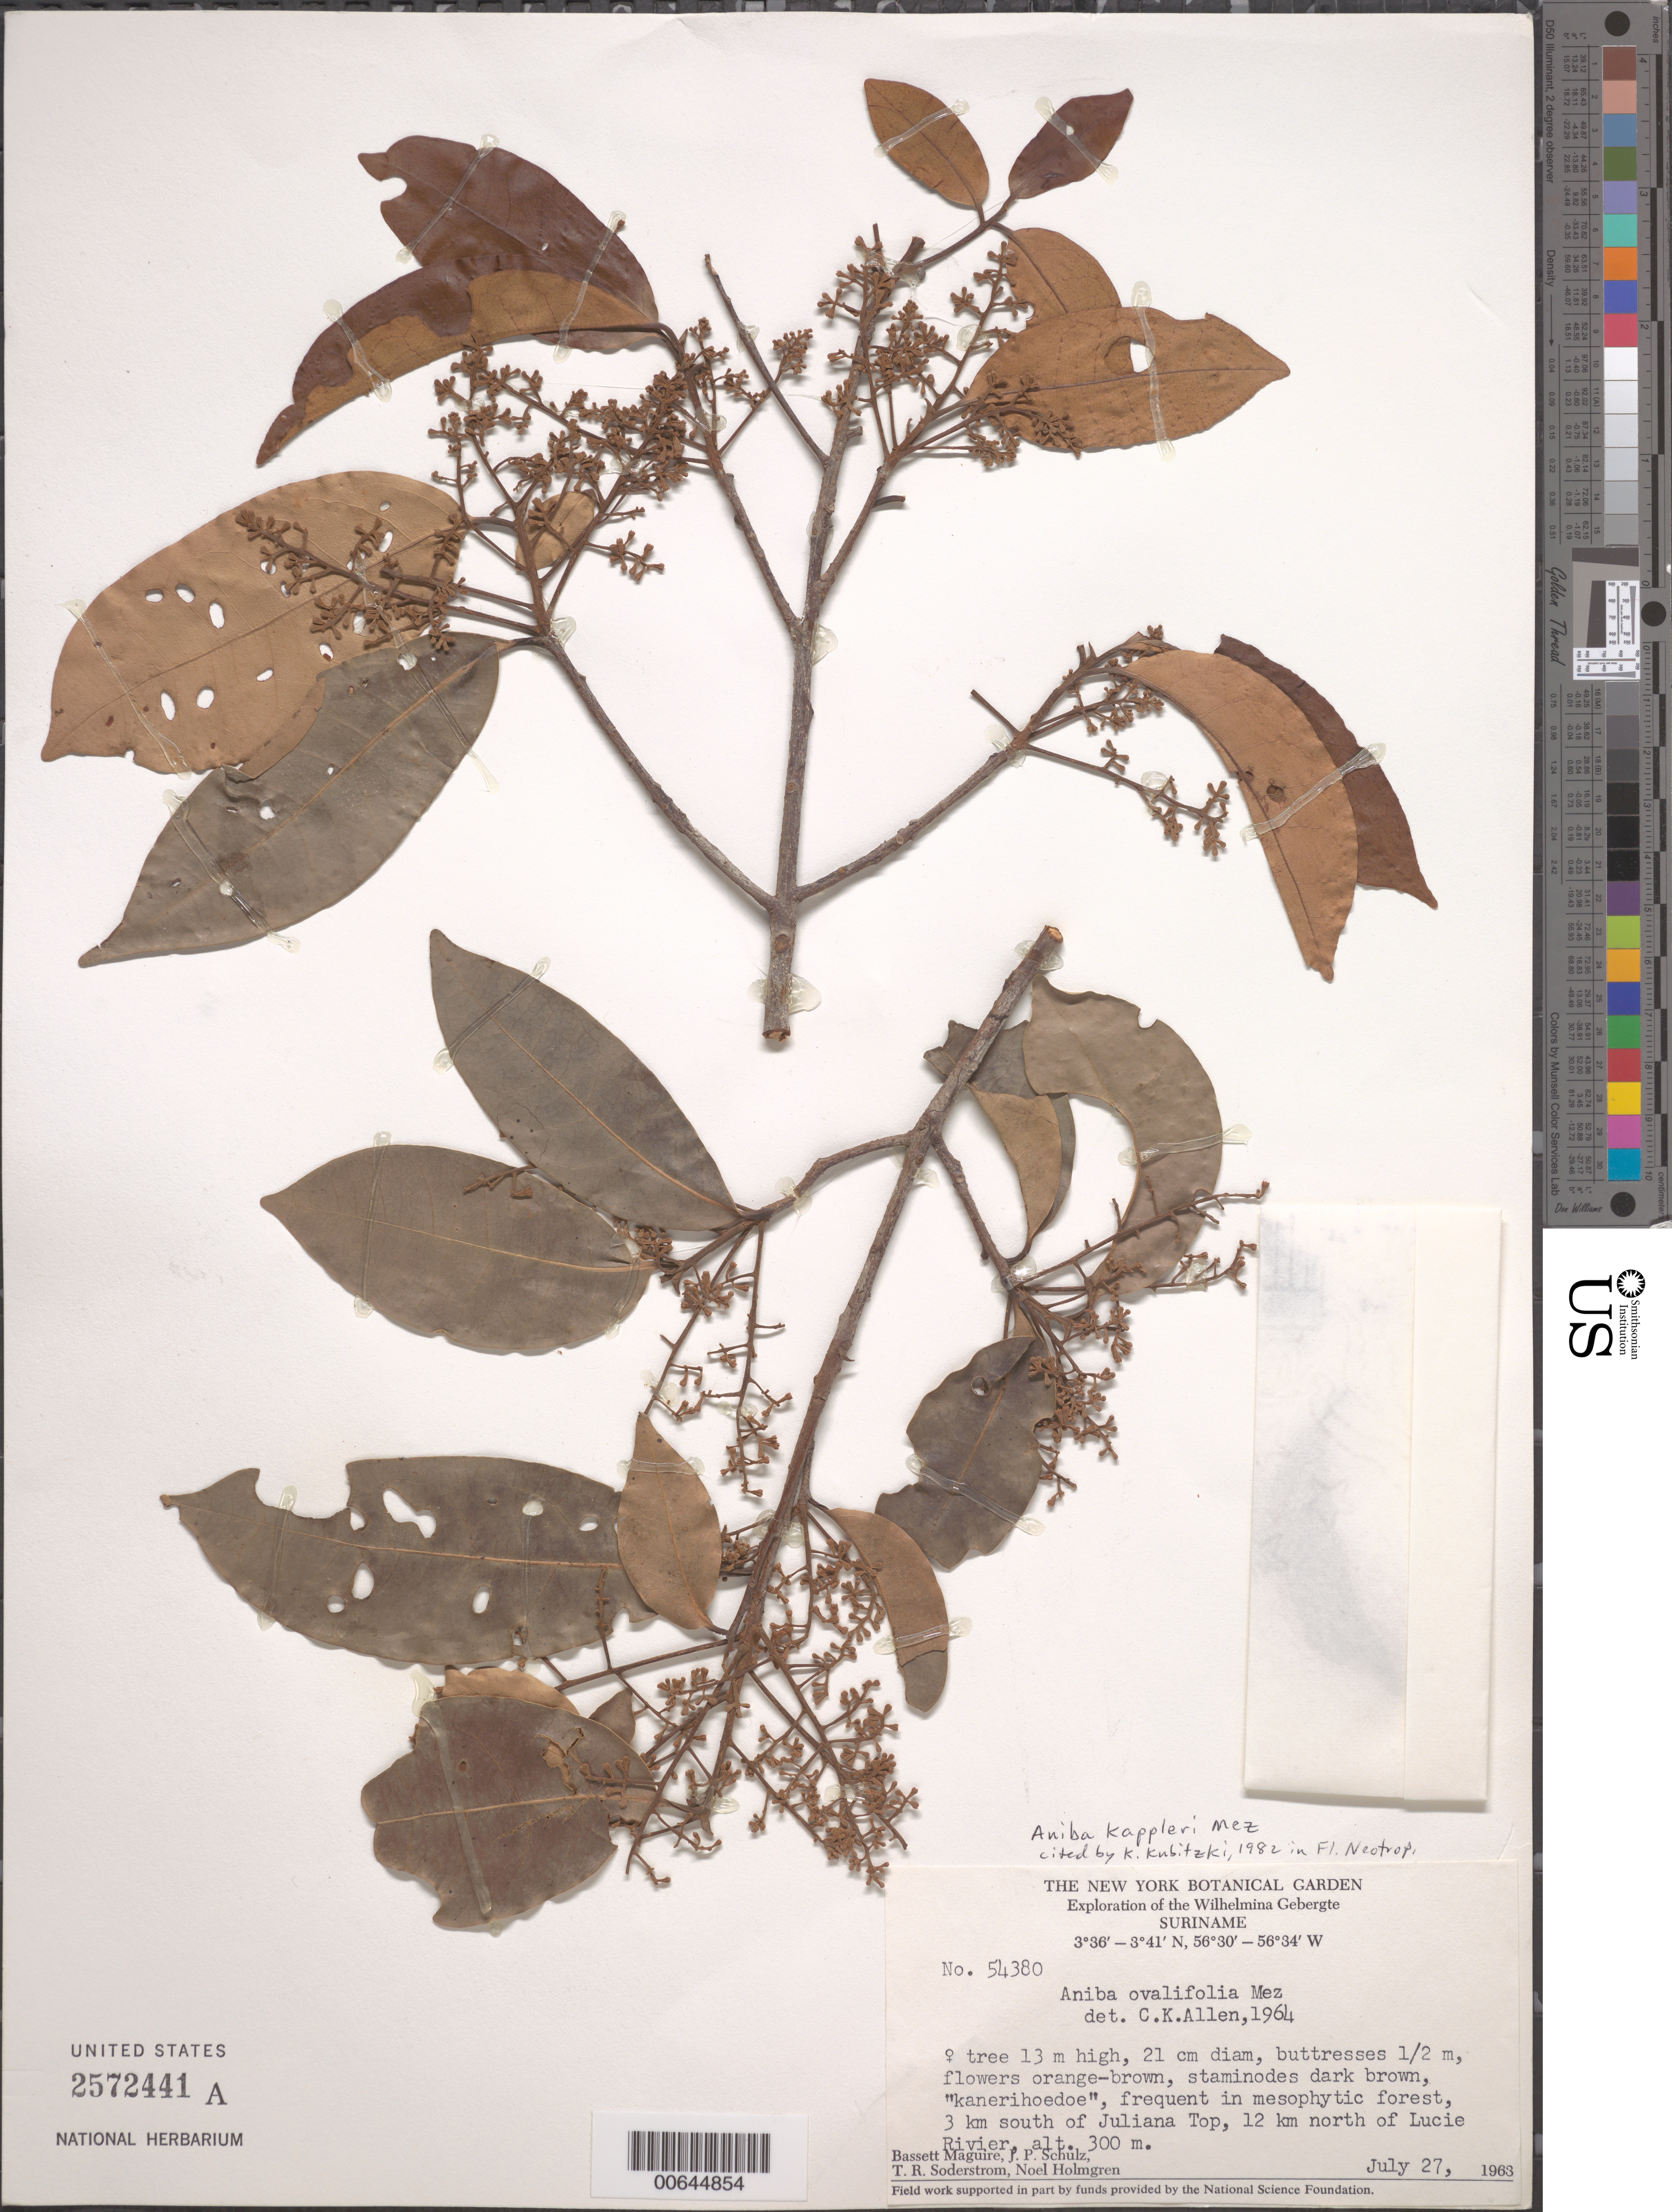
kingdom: Plantae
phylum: Tracheophyta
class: Magnoliopsida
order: Laurales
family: Lauraceae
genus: Aniba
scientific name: Aniba kappleri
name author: Mez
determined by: Kubitzki, Klaus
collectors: B. Maguire, J. P. Schulz, T. R. Soderstrom & N. H. Holmgren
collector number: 54380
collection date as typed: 27-Jul-63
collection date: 1963-07-27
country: Suriname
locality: Juliana Top, 3 km S of, 12 km N of Lucie R., Wilhelmina Gebergte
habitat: Mesophytic forest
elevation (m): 300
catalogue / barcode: US 2572441A